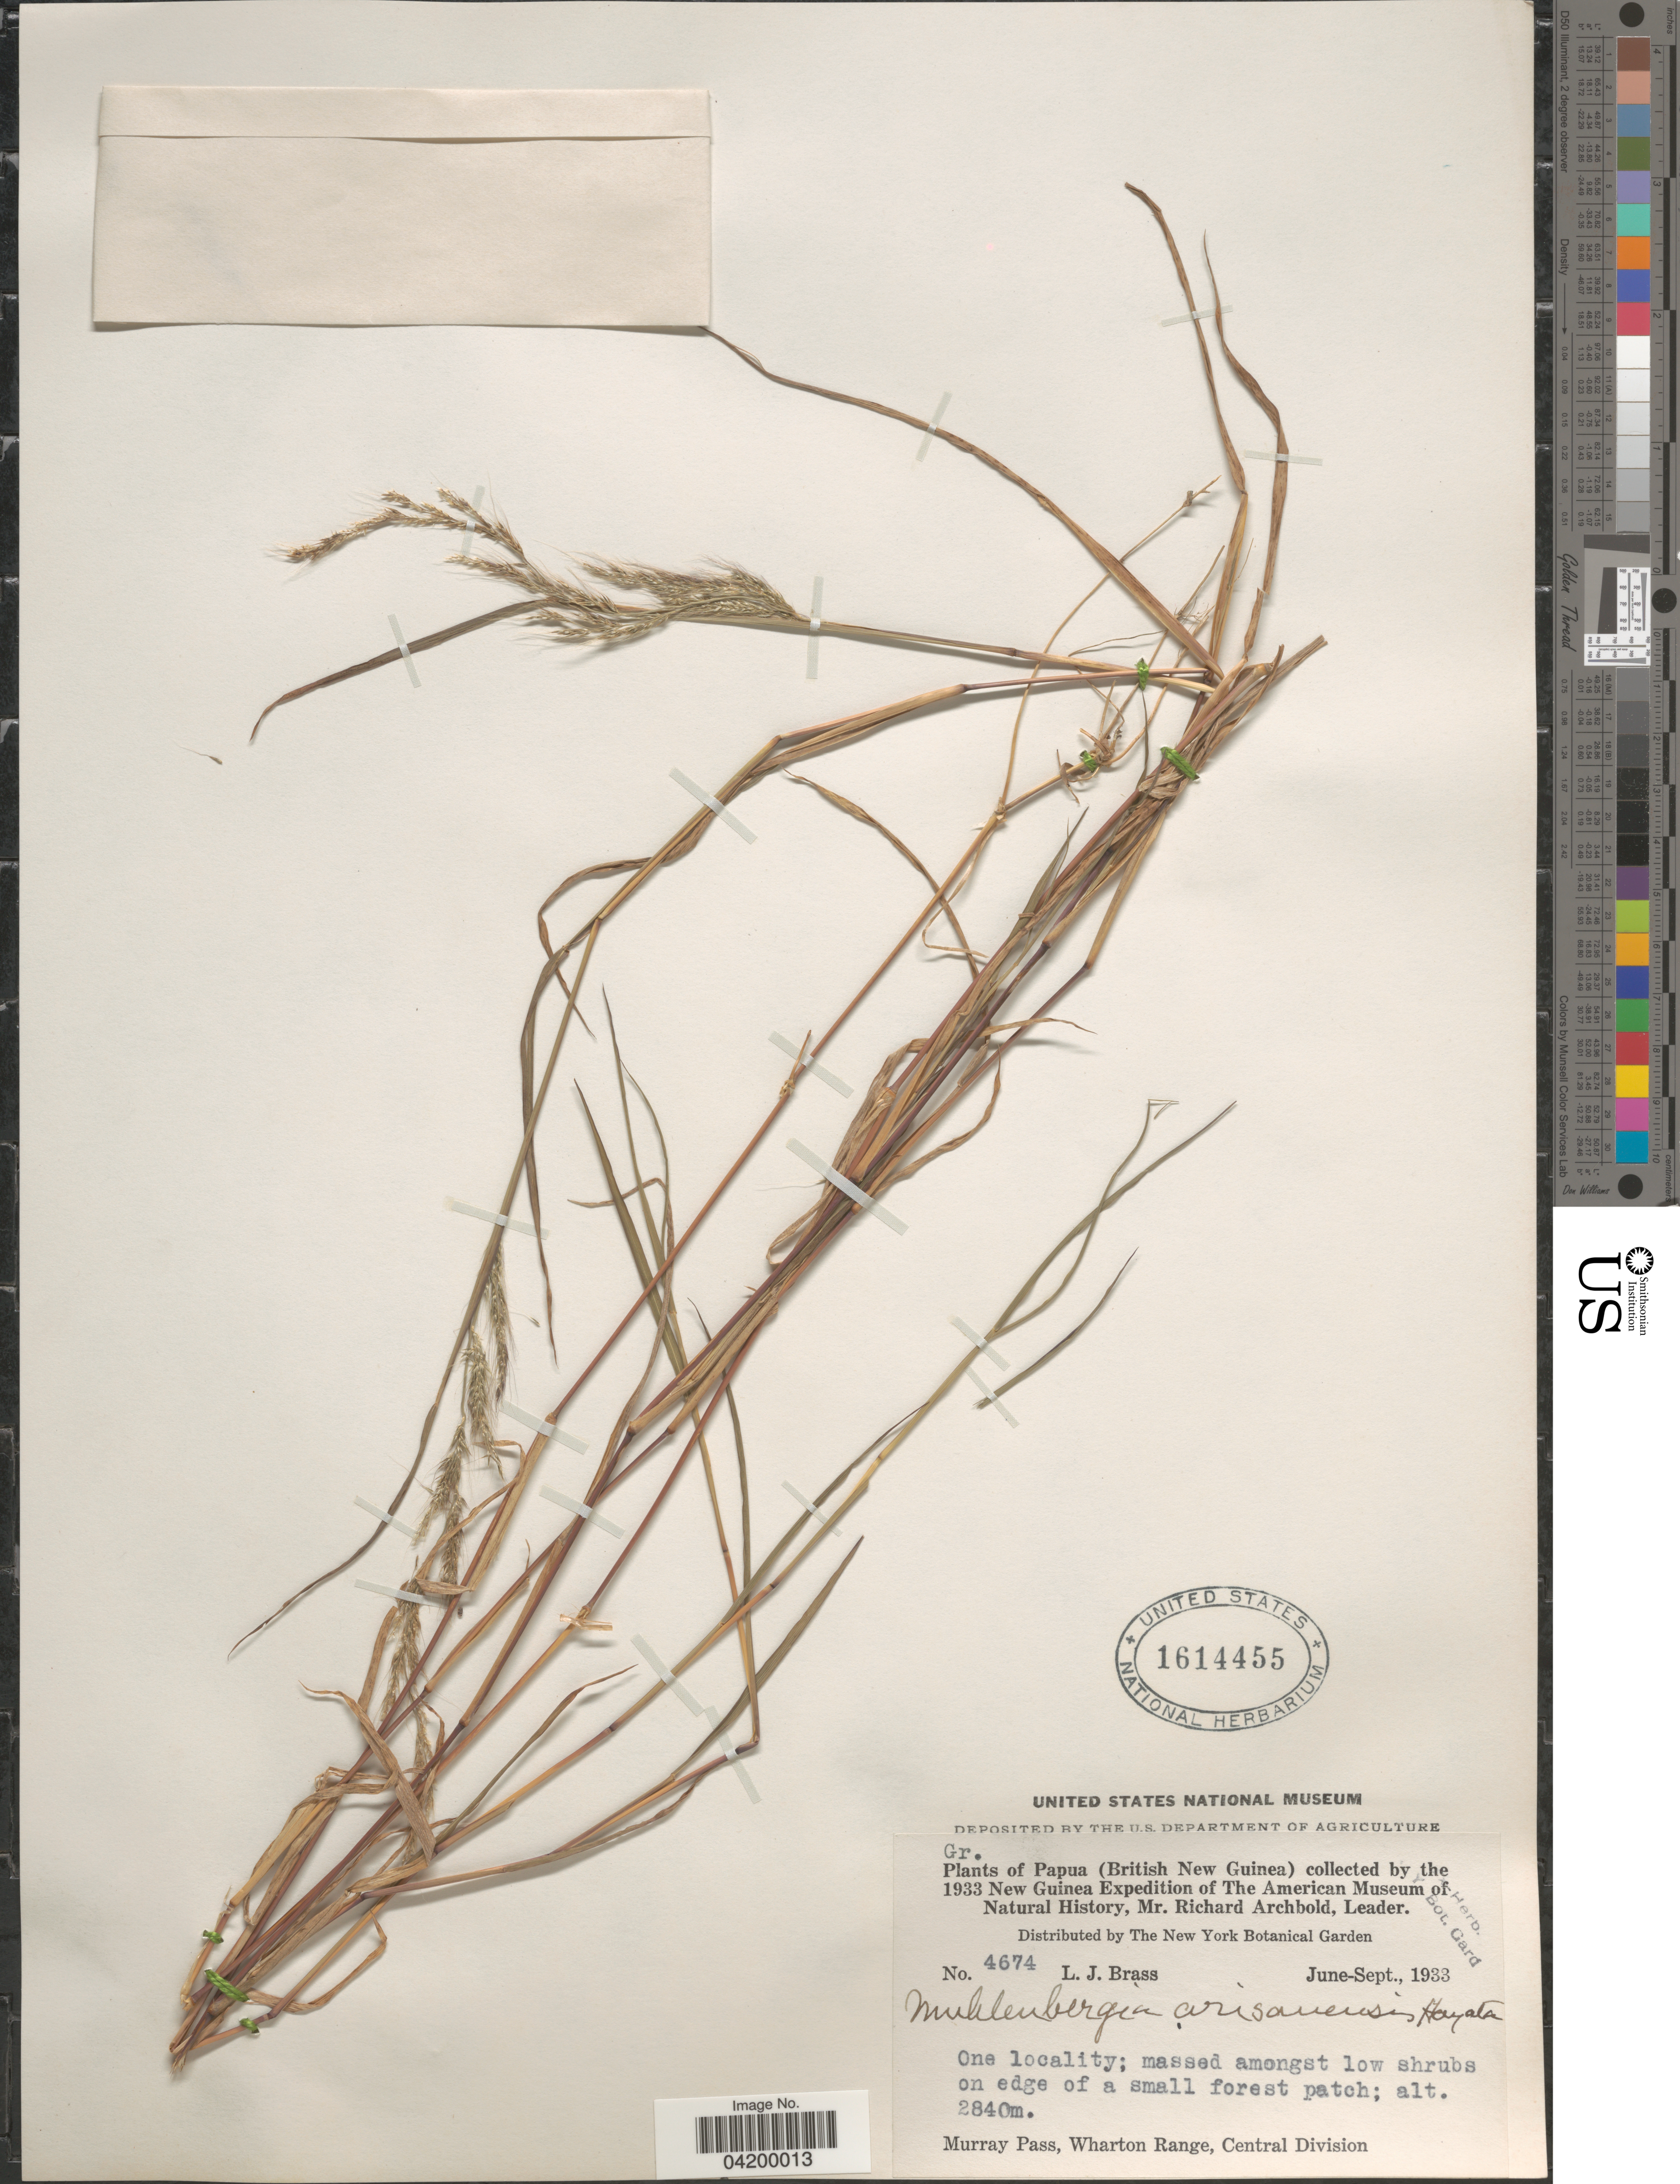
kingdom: Plantae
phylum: Tracheophyta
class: Liliopsida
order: Poales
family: Poaceae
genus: Muhlenbergia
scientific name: Muhlenbergia huegelii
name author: Trin.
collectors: L. J. Brass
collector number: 4674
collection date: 1933-06/1933-09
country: Papua New Guinea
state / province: Central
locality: Papua (British New Guinea). 1933 New Guinea Expedition of The American Museum of Natural History. Amongst low shrubs on edge of a small forest patch; Murray Pass, Wharton Range, Central Division.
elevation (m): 2840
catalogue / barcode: US 1614455